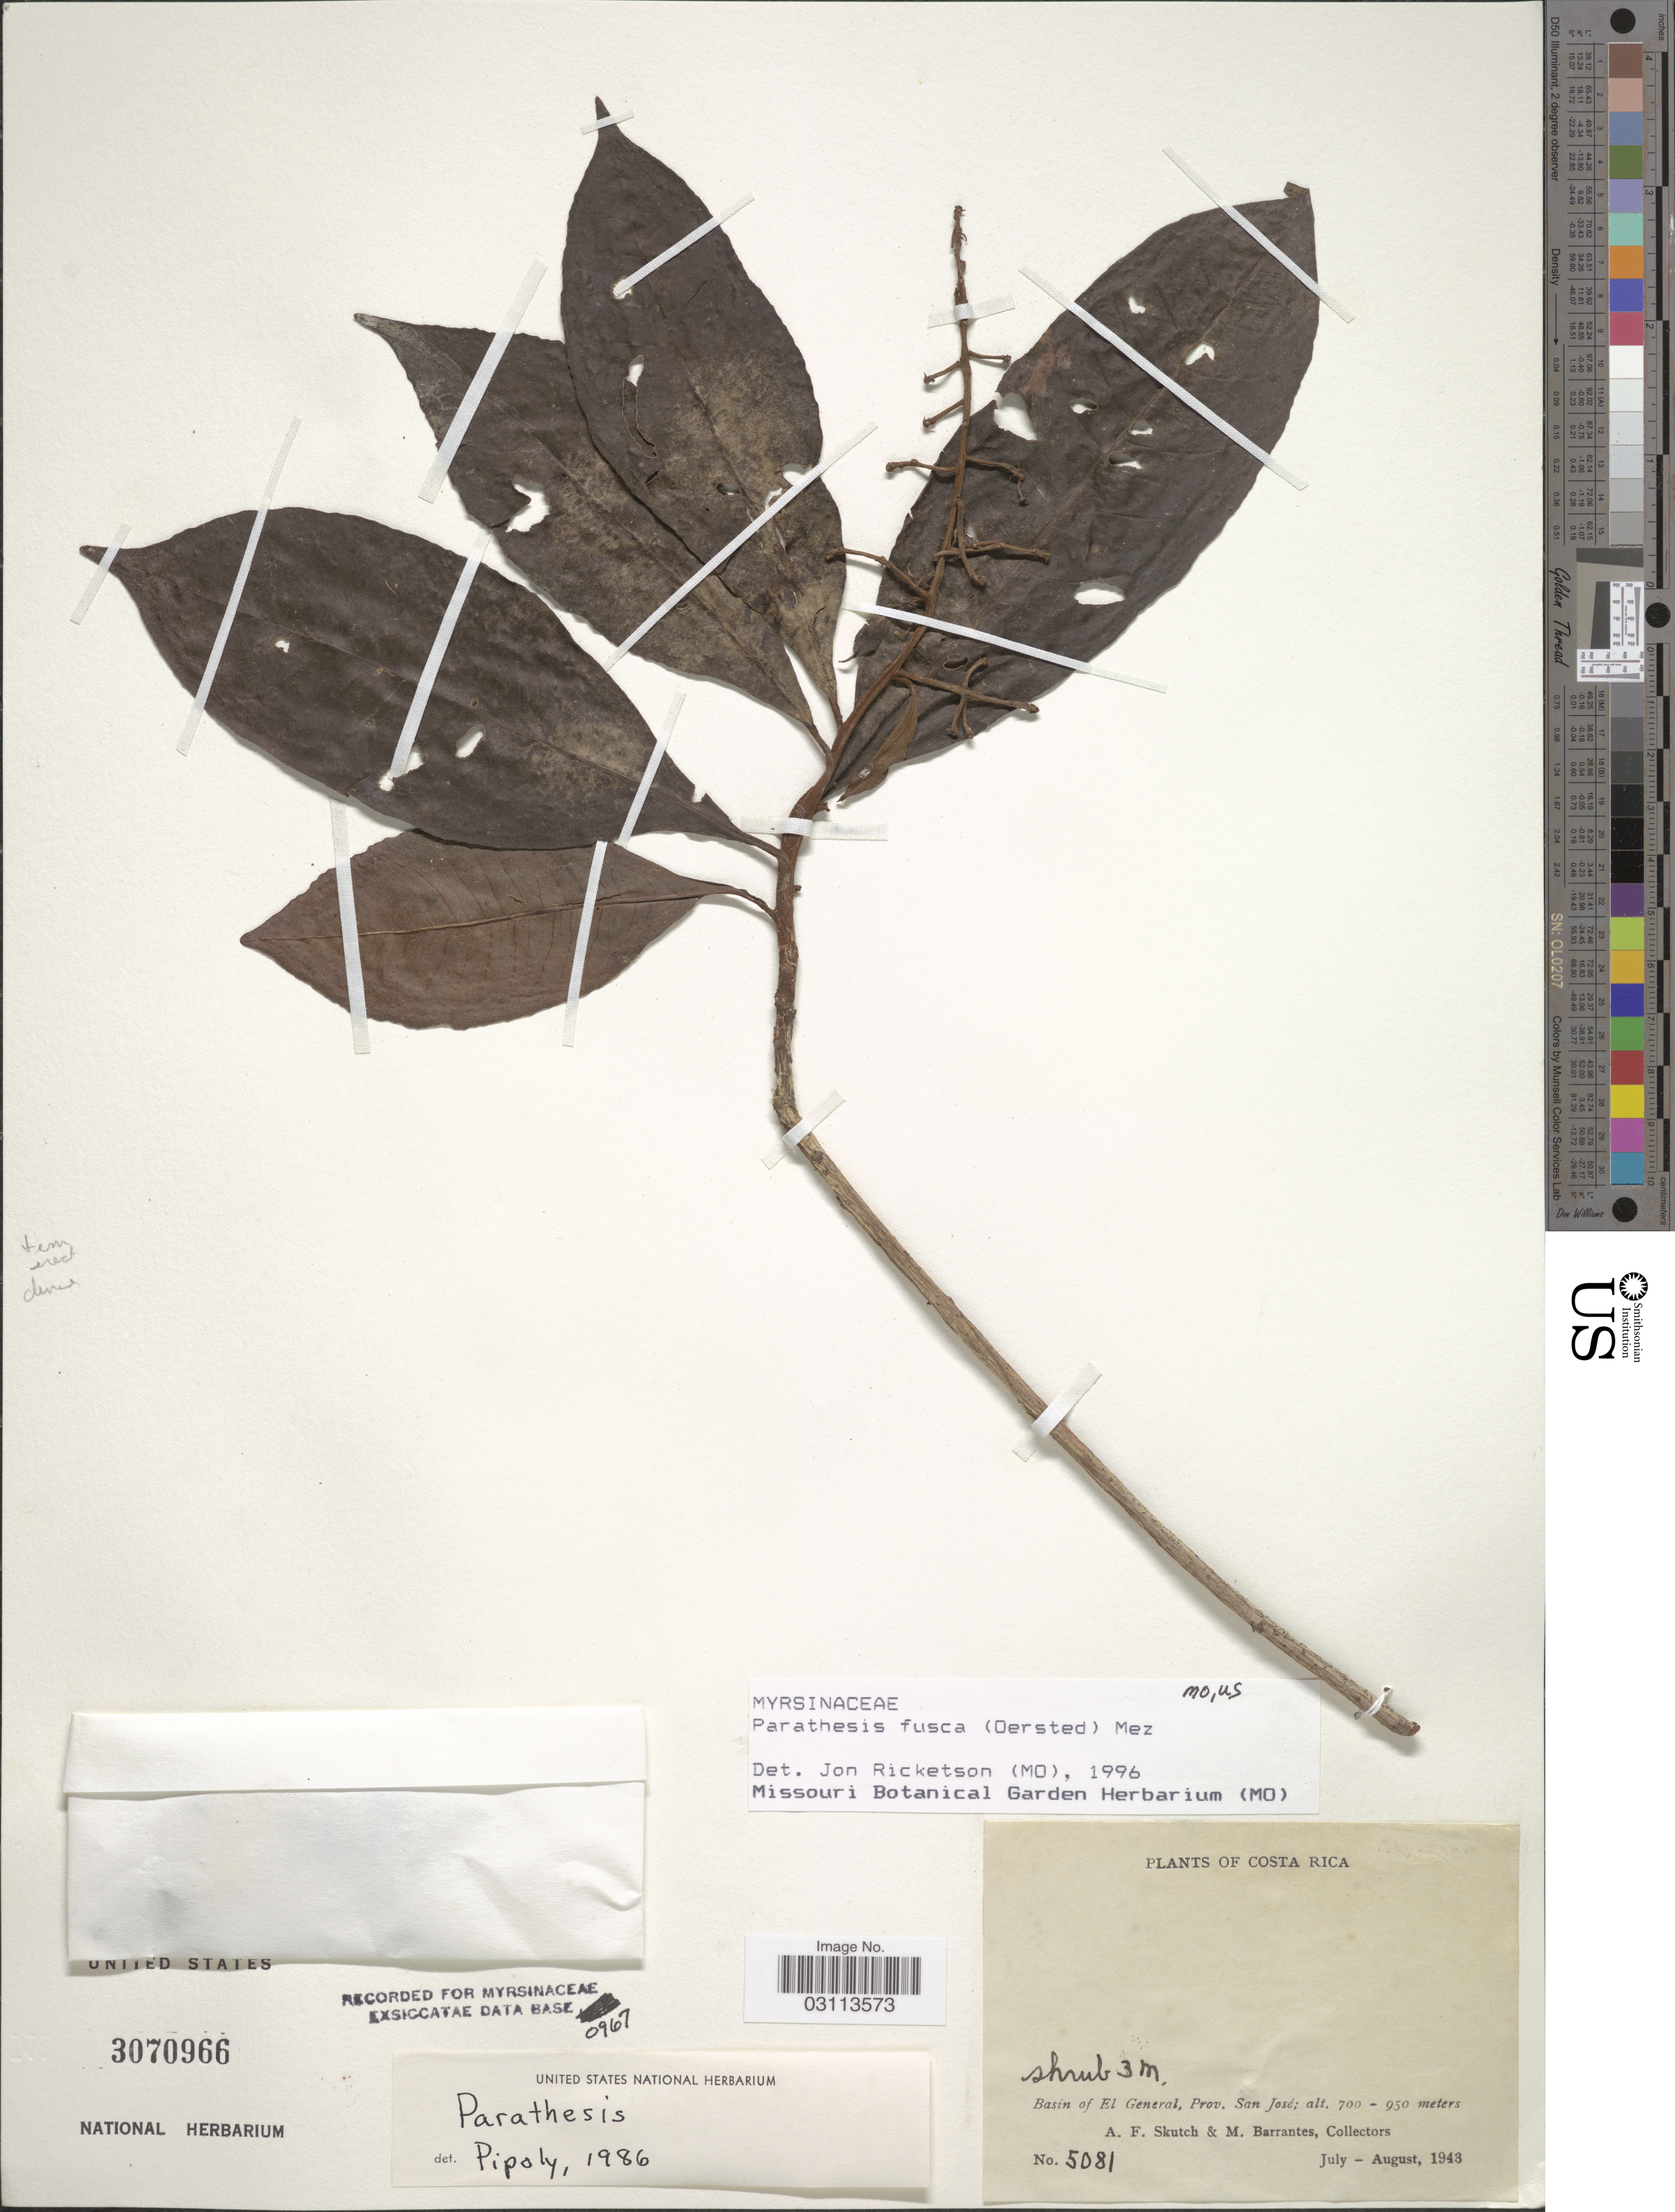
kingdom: Plantae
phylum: Tracheophyta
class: Magnoliopsida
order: Ericales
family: Primulaceae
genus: Parathesis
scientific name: Parathesis fusca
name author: (Oerst.) Mez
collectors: A. F. Skutch & M. Barrantes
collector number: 5081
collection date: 1943-07/1943-08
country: Costa Rica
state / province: San José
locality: Basin of El General.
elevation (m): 700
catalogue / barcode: US 3070966